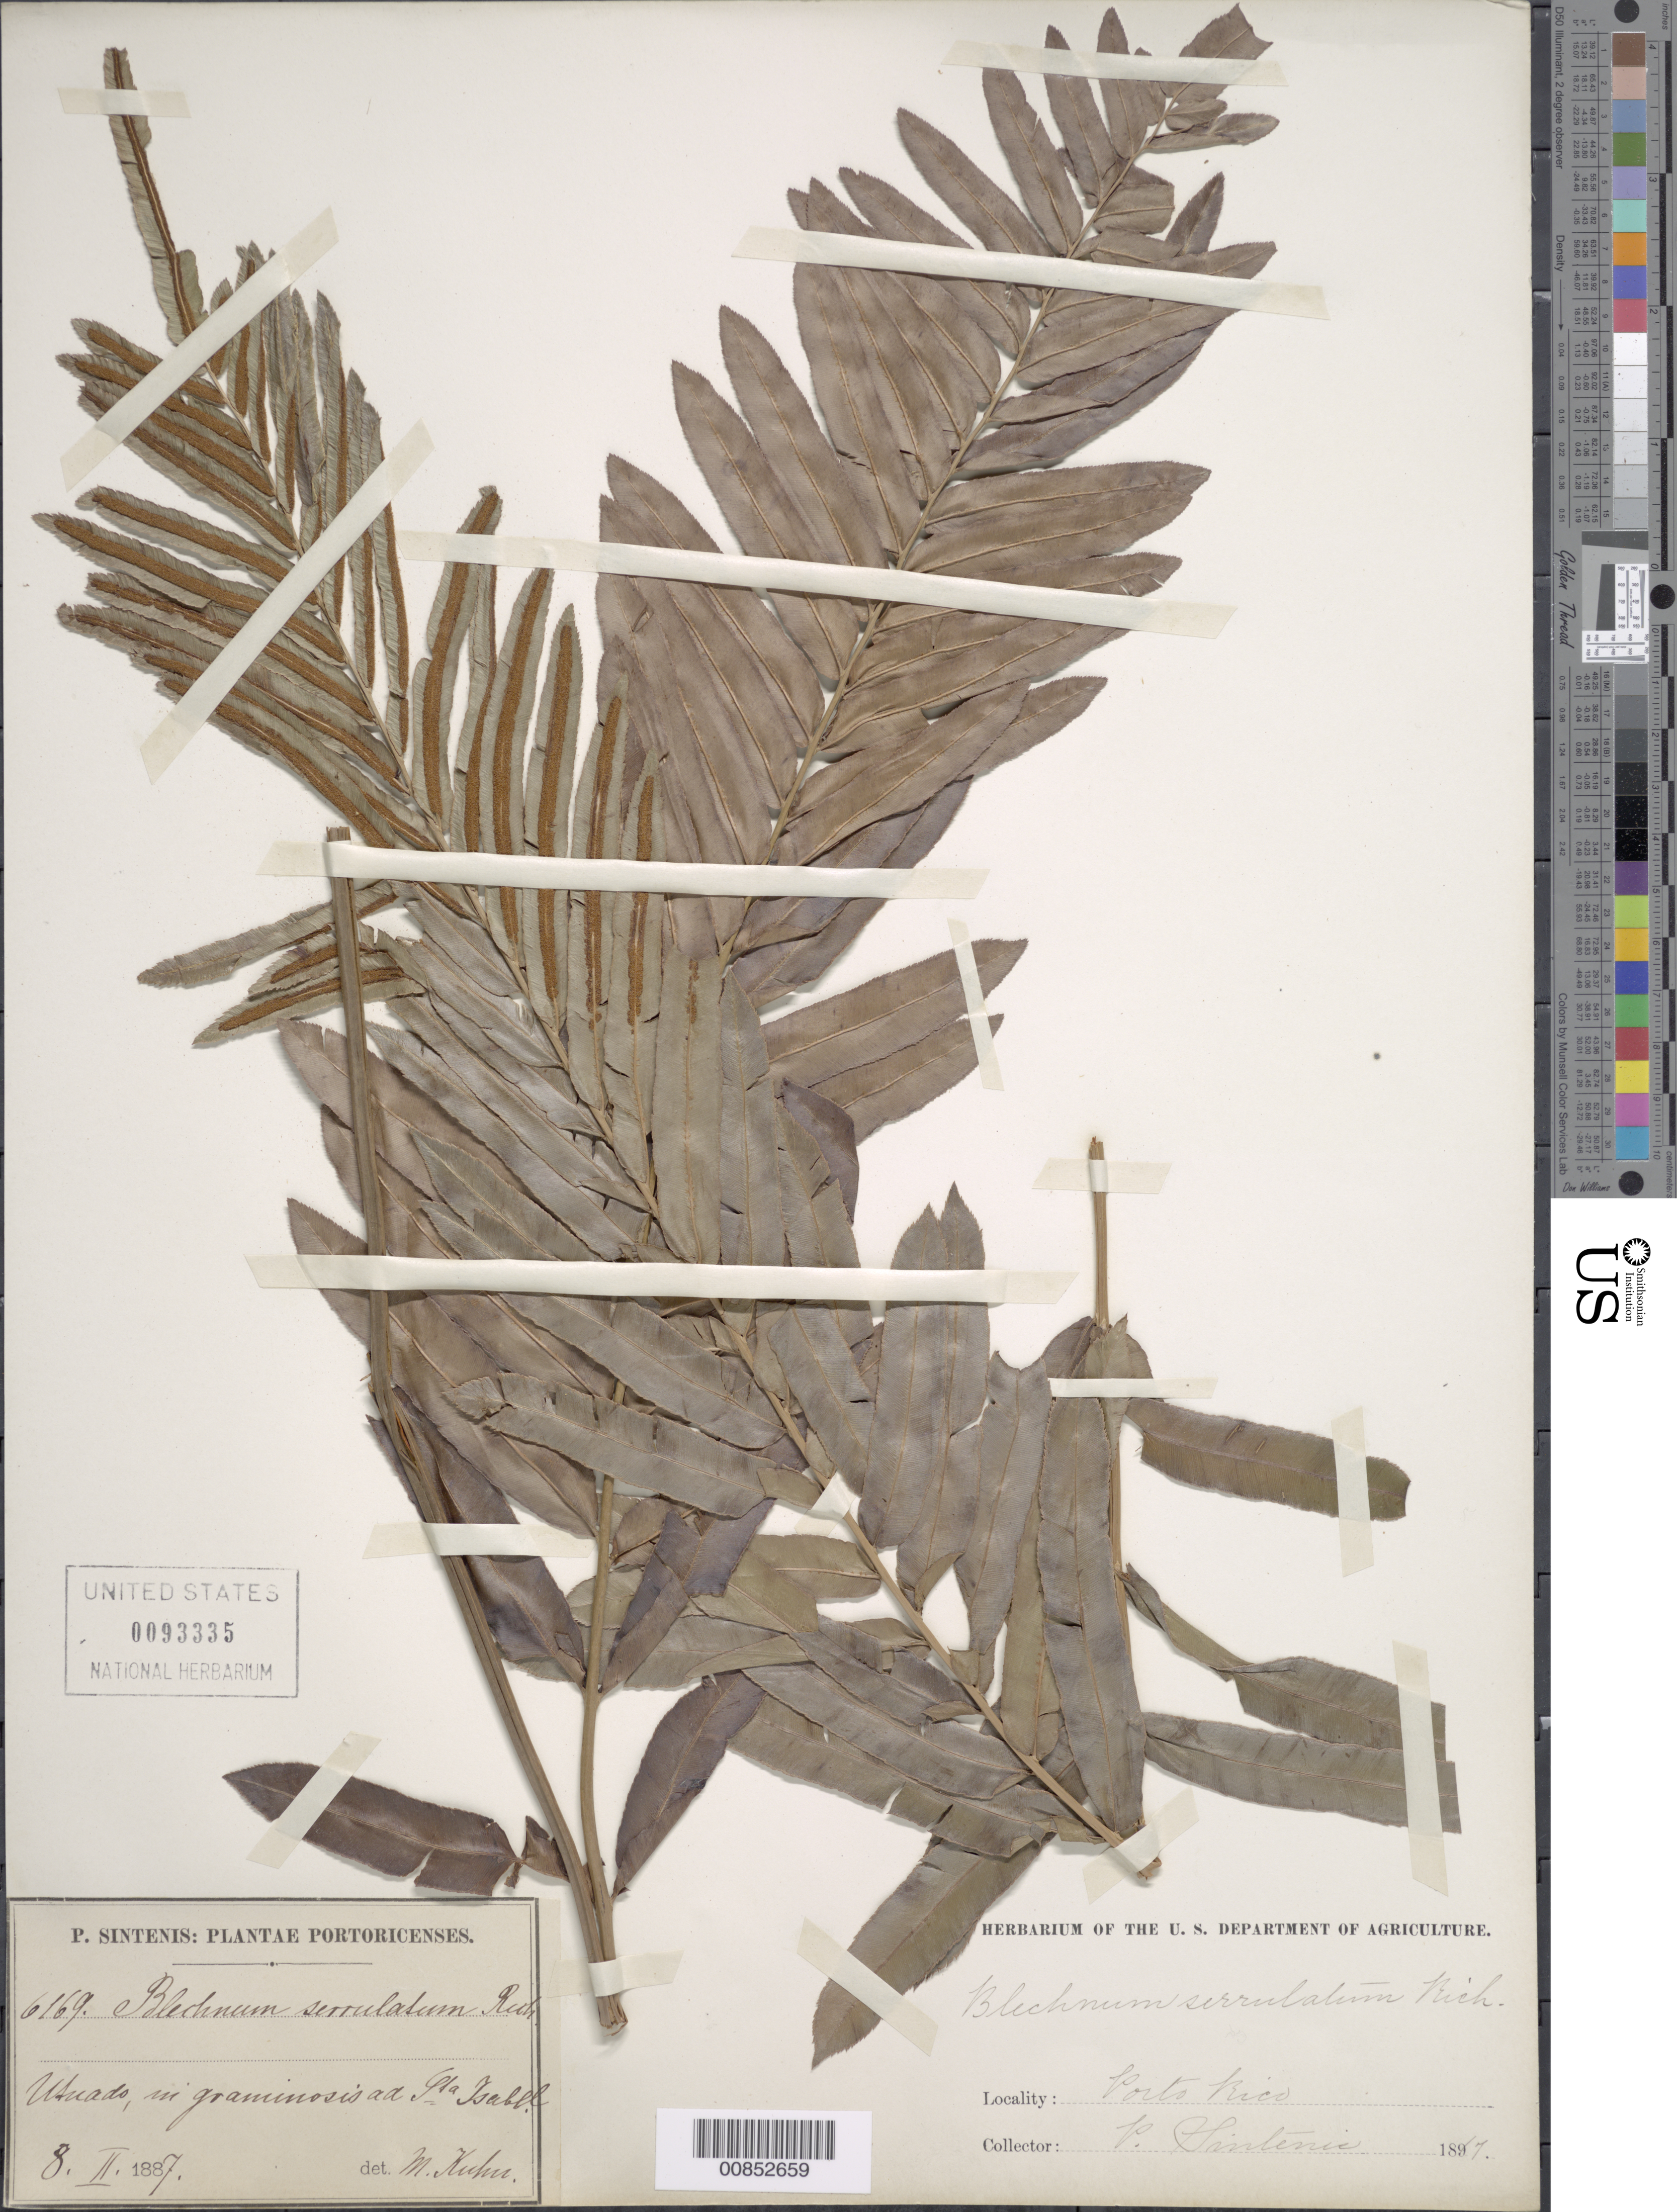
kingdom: Plantae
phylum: Tracheophyta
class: Polypodiopsida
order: Polypodiales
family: Blechnaceae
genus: Telmatoblechnum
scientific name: Telmatoblechnum serrulatum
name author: (Rich.) Perrie et al.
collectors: P. Sintenis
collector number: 6169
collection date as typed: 08 Feb 1887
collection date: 1887-02-08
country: Puerto Rico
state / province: Utuado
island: Puerto Rico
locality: Sta. Isabel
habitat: In graminosis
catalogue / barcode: US 93335